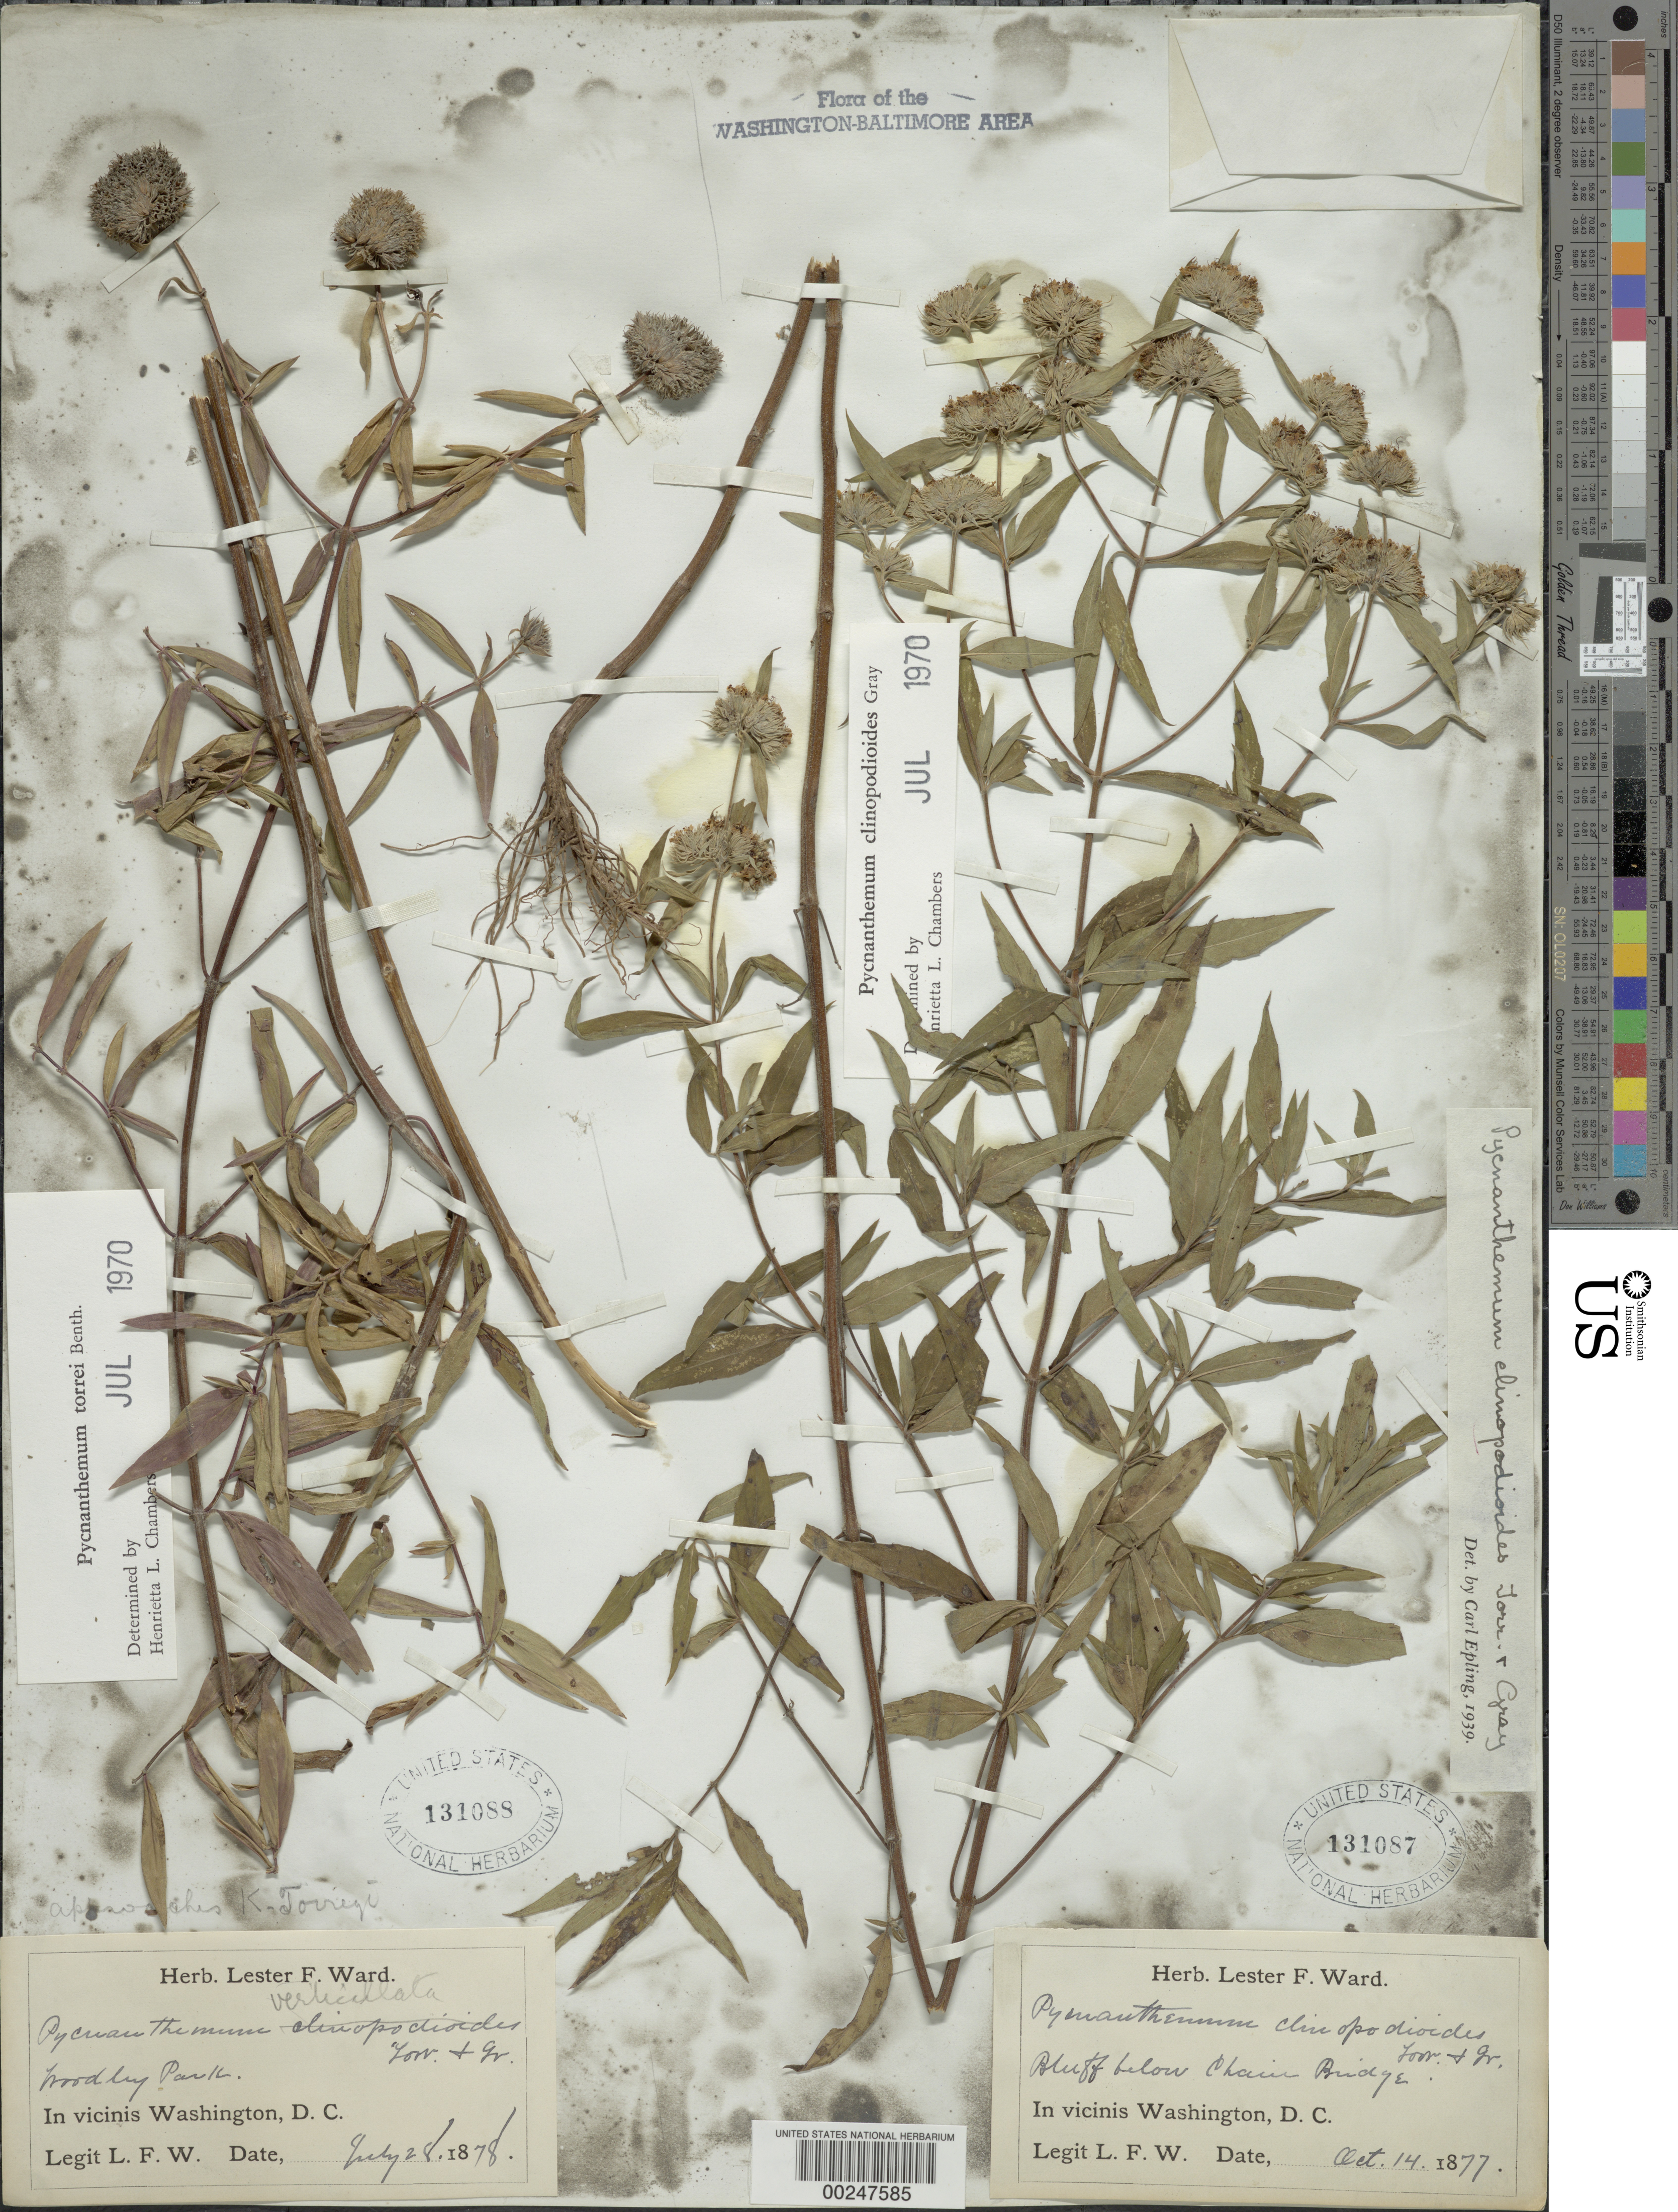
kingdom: Plantae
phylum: Tracheophyta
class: Magnoliopsida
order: Lamiales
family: Lamiaceae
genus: Pycnanthemum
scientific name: Pycnanthemum clinopodioides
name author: Torr. & A. Gray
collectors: L. F. Ward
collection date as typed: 14 Oct 1877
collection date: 1877-10-14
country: United States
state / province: District of Columbia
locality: Bluff below Chain Bridge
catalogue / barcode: US 131087